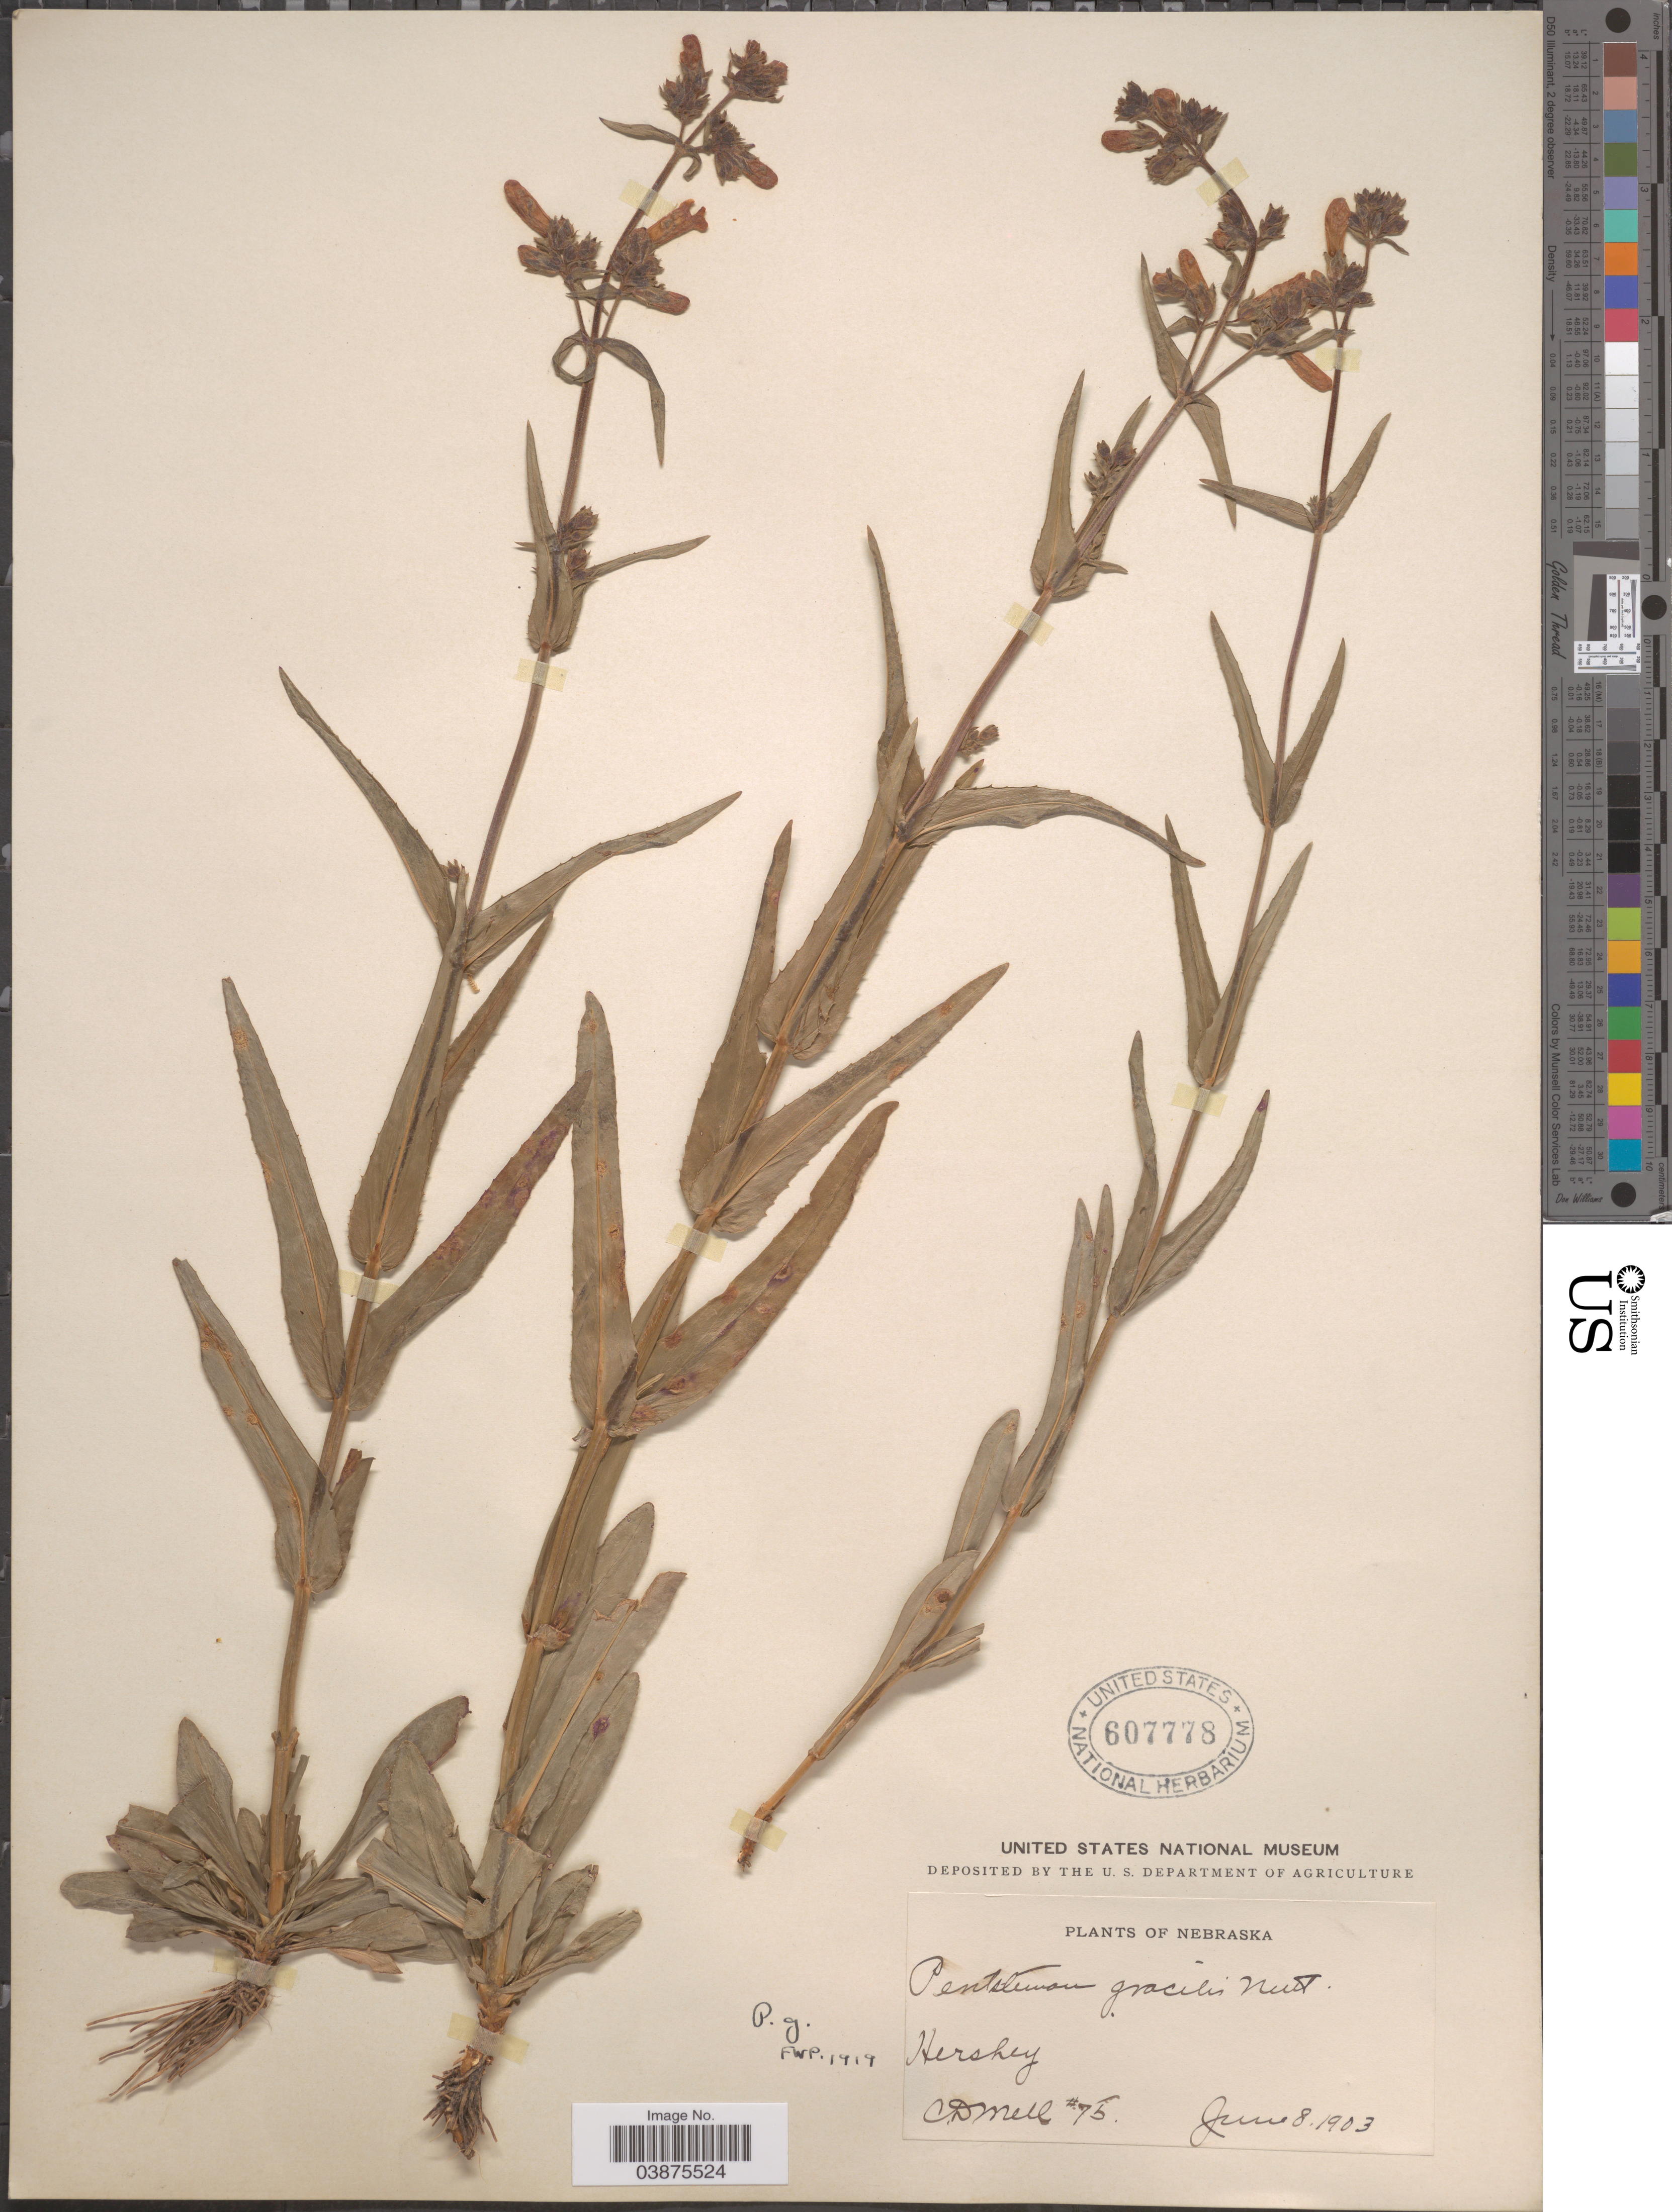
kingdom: Plantae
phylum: Tracheophyta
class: Magnoliopsida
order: Lamiales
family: Plantaginaceae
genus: Penstemon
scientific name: Penstemon gracilis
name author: Nutt.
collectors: C. D. Mell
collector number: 75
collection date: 1903-06-08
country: United States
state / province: Nebraska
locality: Hershey.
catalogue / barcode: US 607778